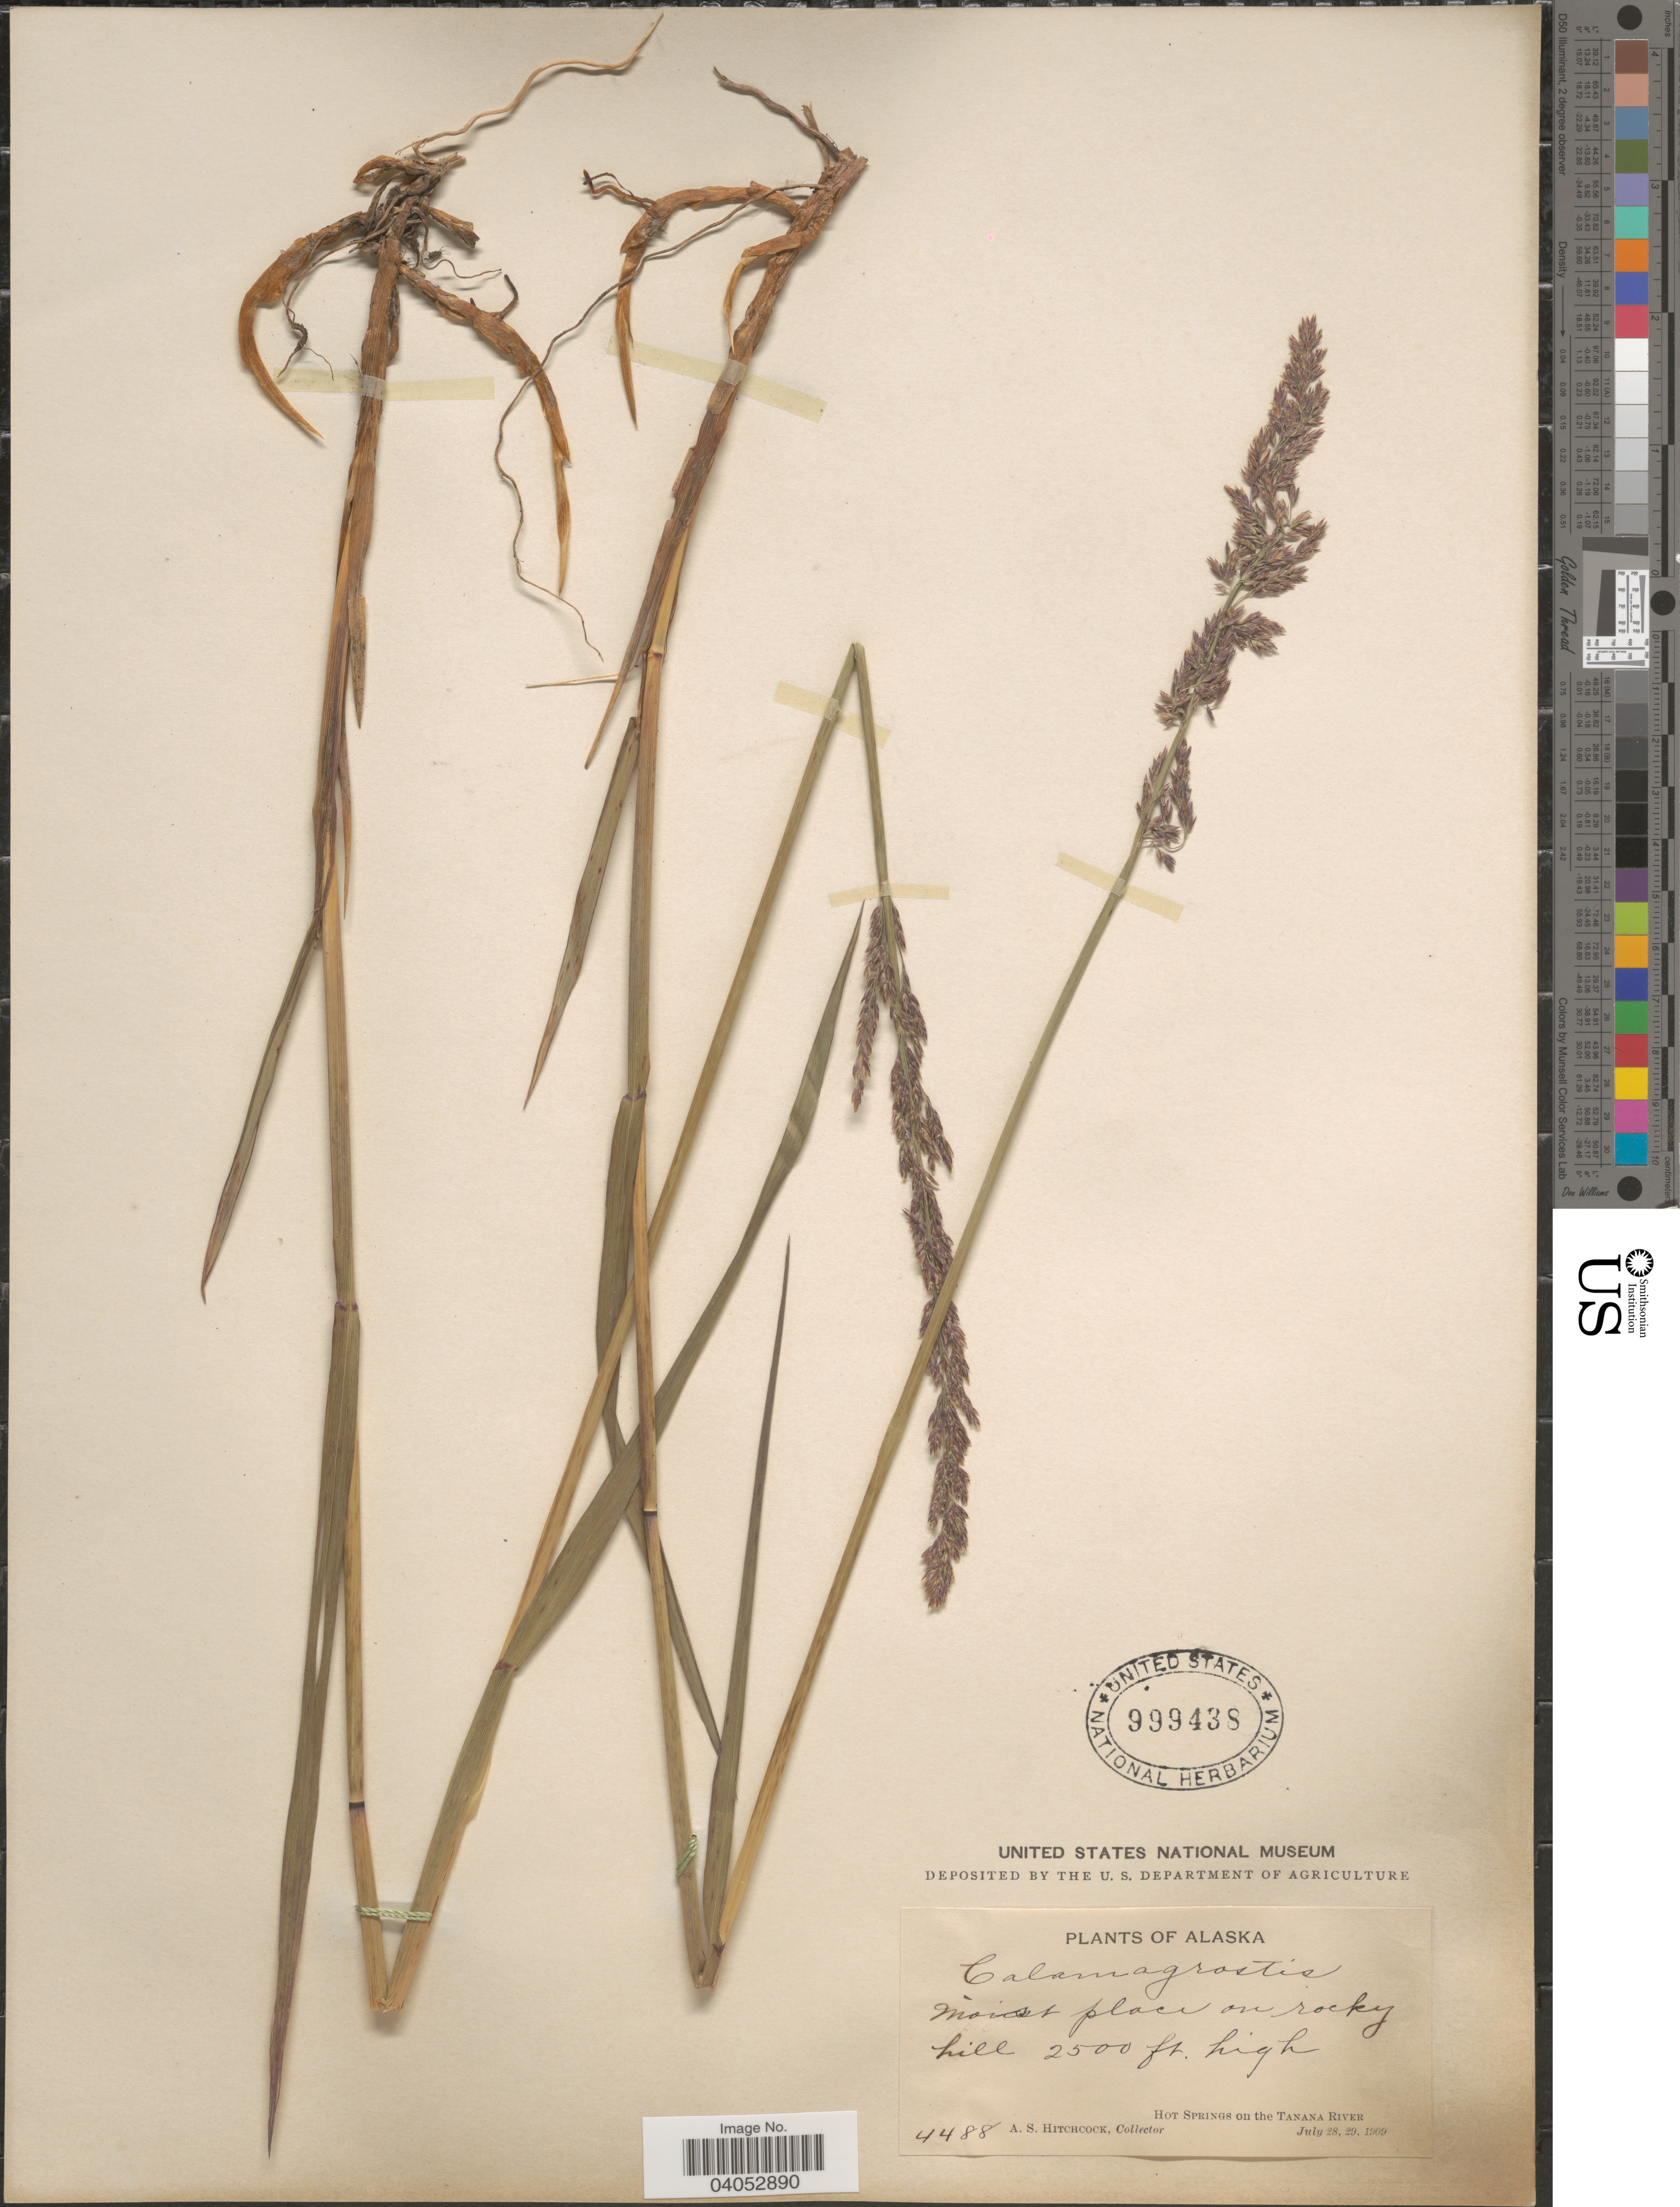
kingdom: Plantae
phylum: Tracheophyta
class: Liliopsida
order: Poales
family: Poaceae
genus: Arctagrostis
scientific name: Arctagrostis latifolia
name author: (R. Br.) Griseb.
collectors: A. S. Hitchcock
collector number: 4488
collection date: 1909-07-28/1909-07-29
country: United States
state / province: Alaska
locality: Hot Springs on the Tanana River.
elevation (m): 762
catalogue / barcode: US 999438